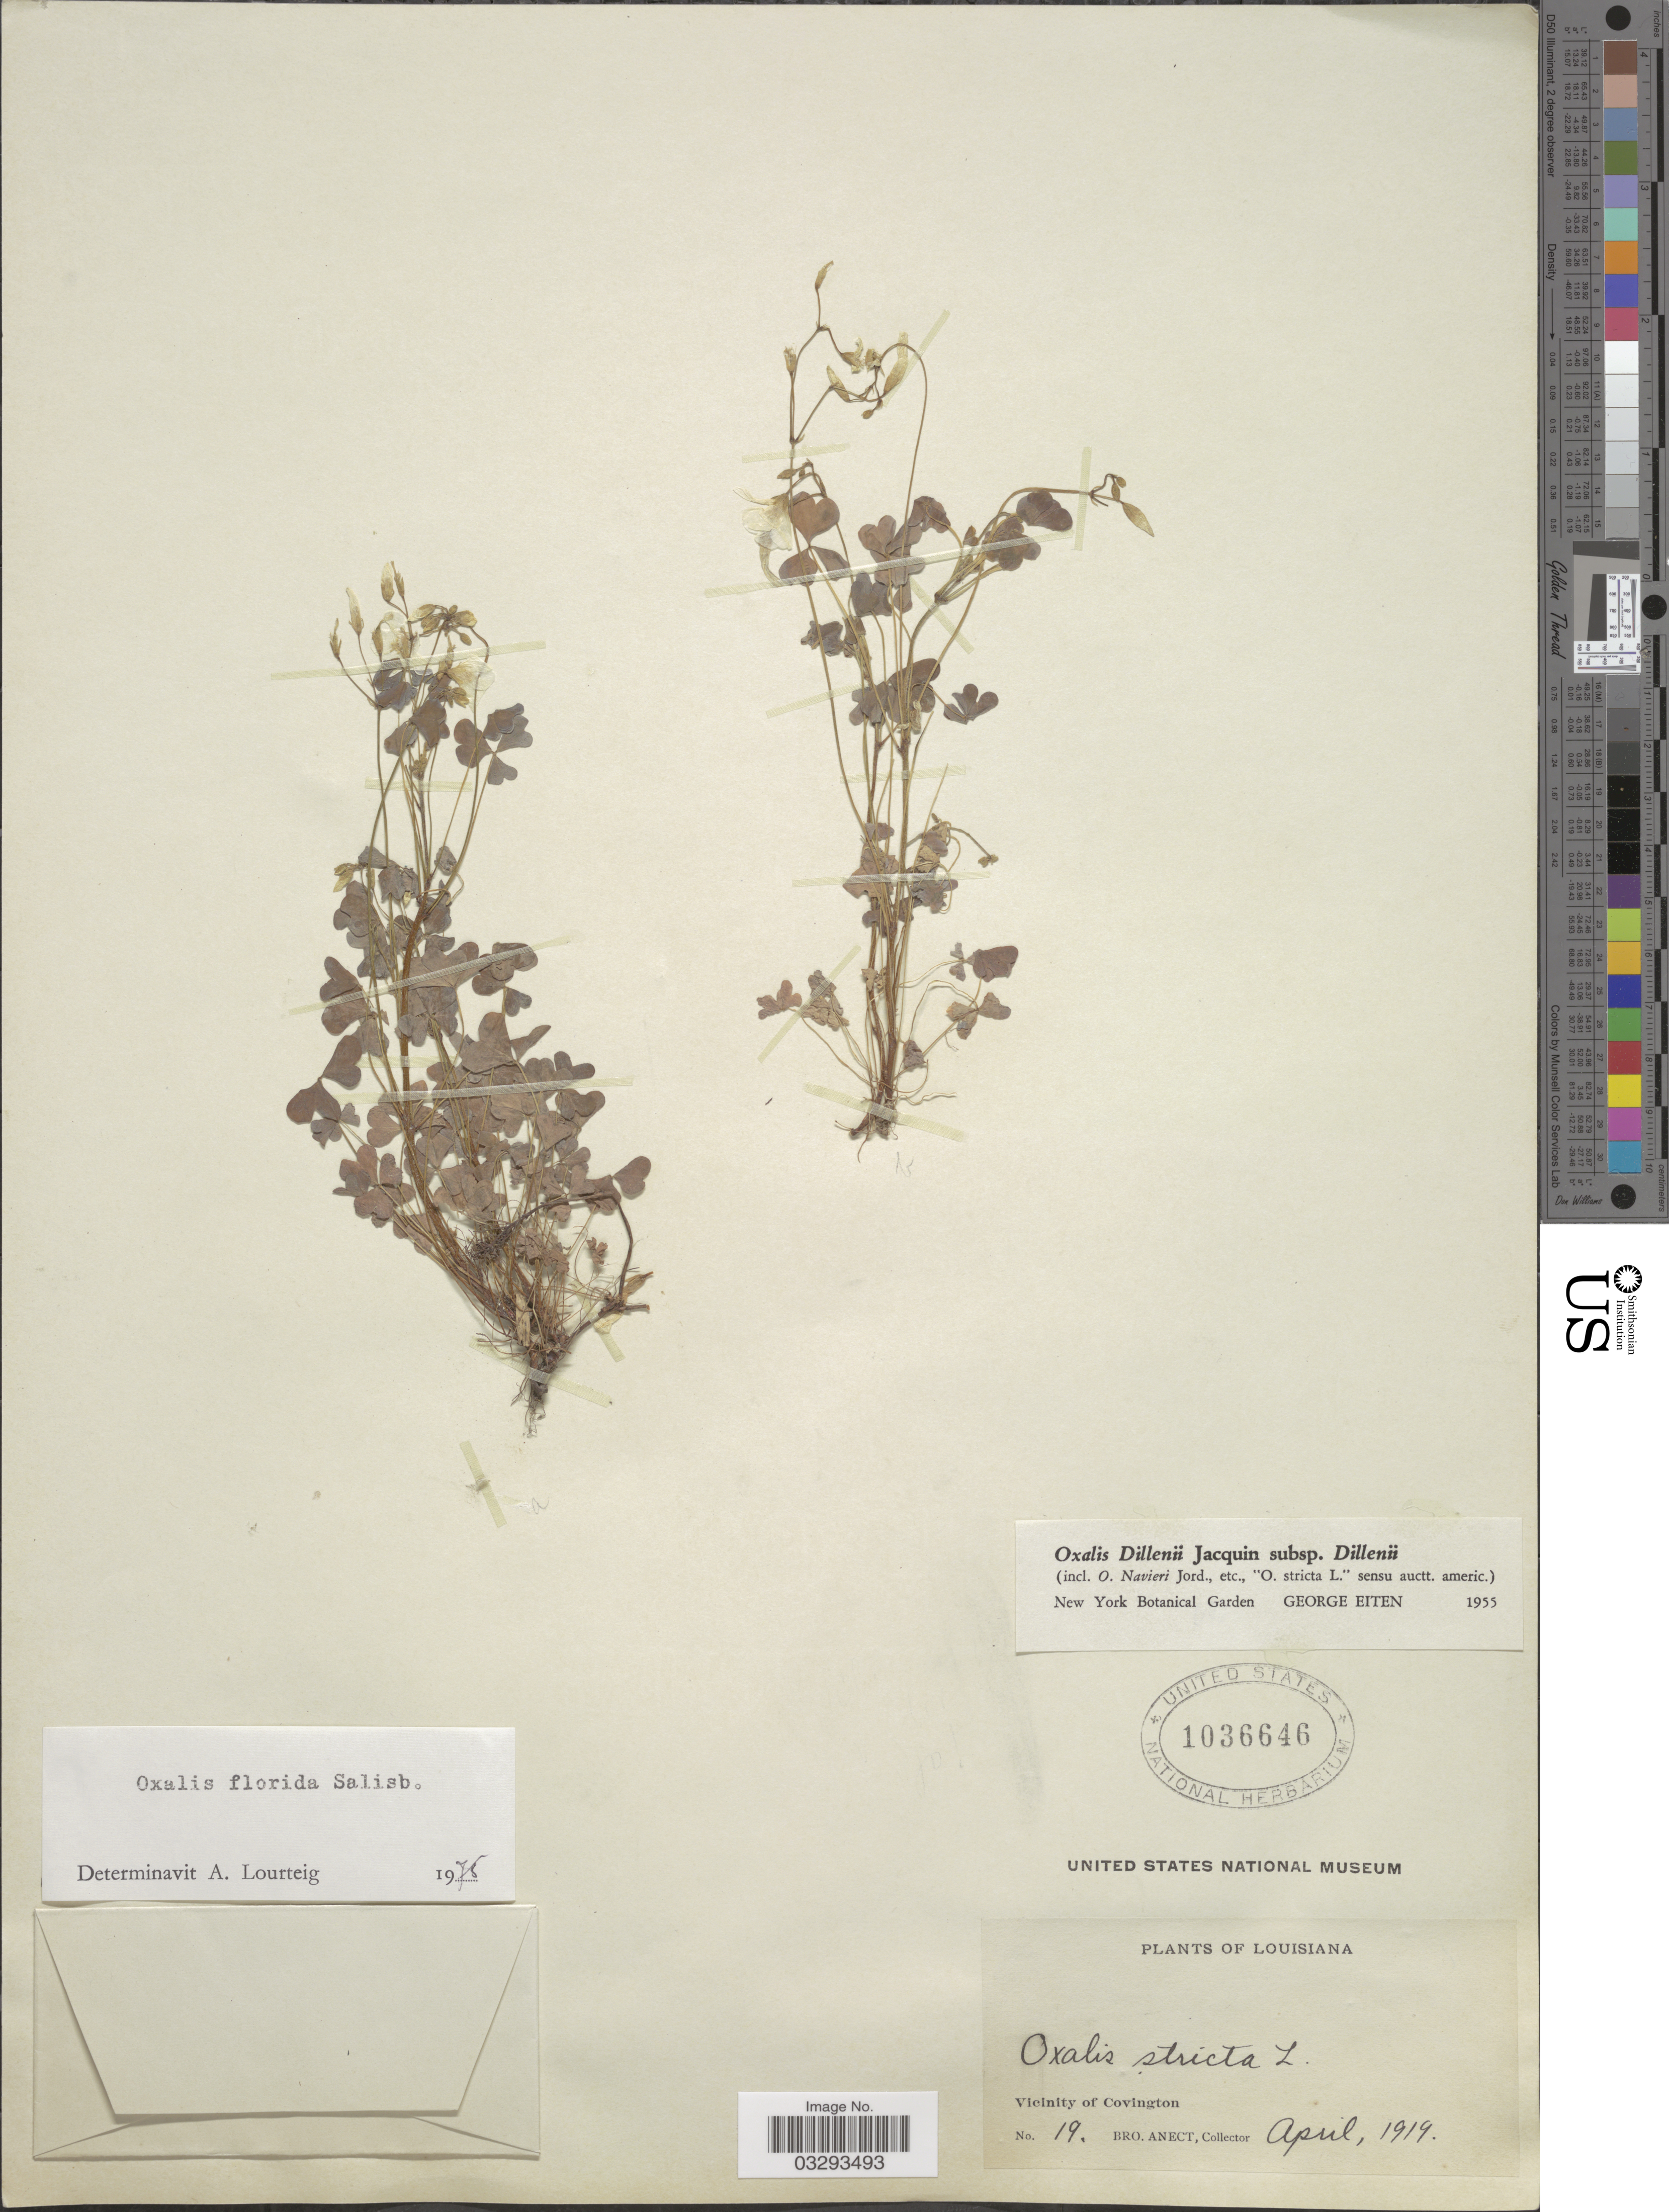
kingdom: Plantae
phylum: Tracheophyta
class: Magnoliopsida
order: Oxalidales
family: Oxalidaceae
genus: Oxalis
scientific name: Oxalis florida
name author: Salisb.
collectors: B. Anect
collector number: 19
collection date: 1919-04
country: United States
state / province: Louisiana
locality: Vicinity of Covington.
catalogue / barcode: US 1036646